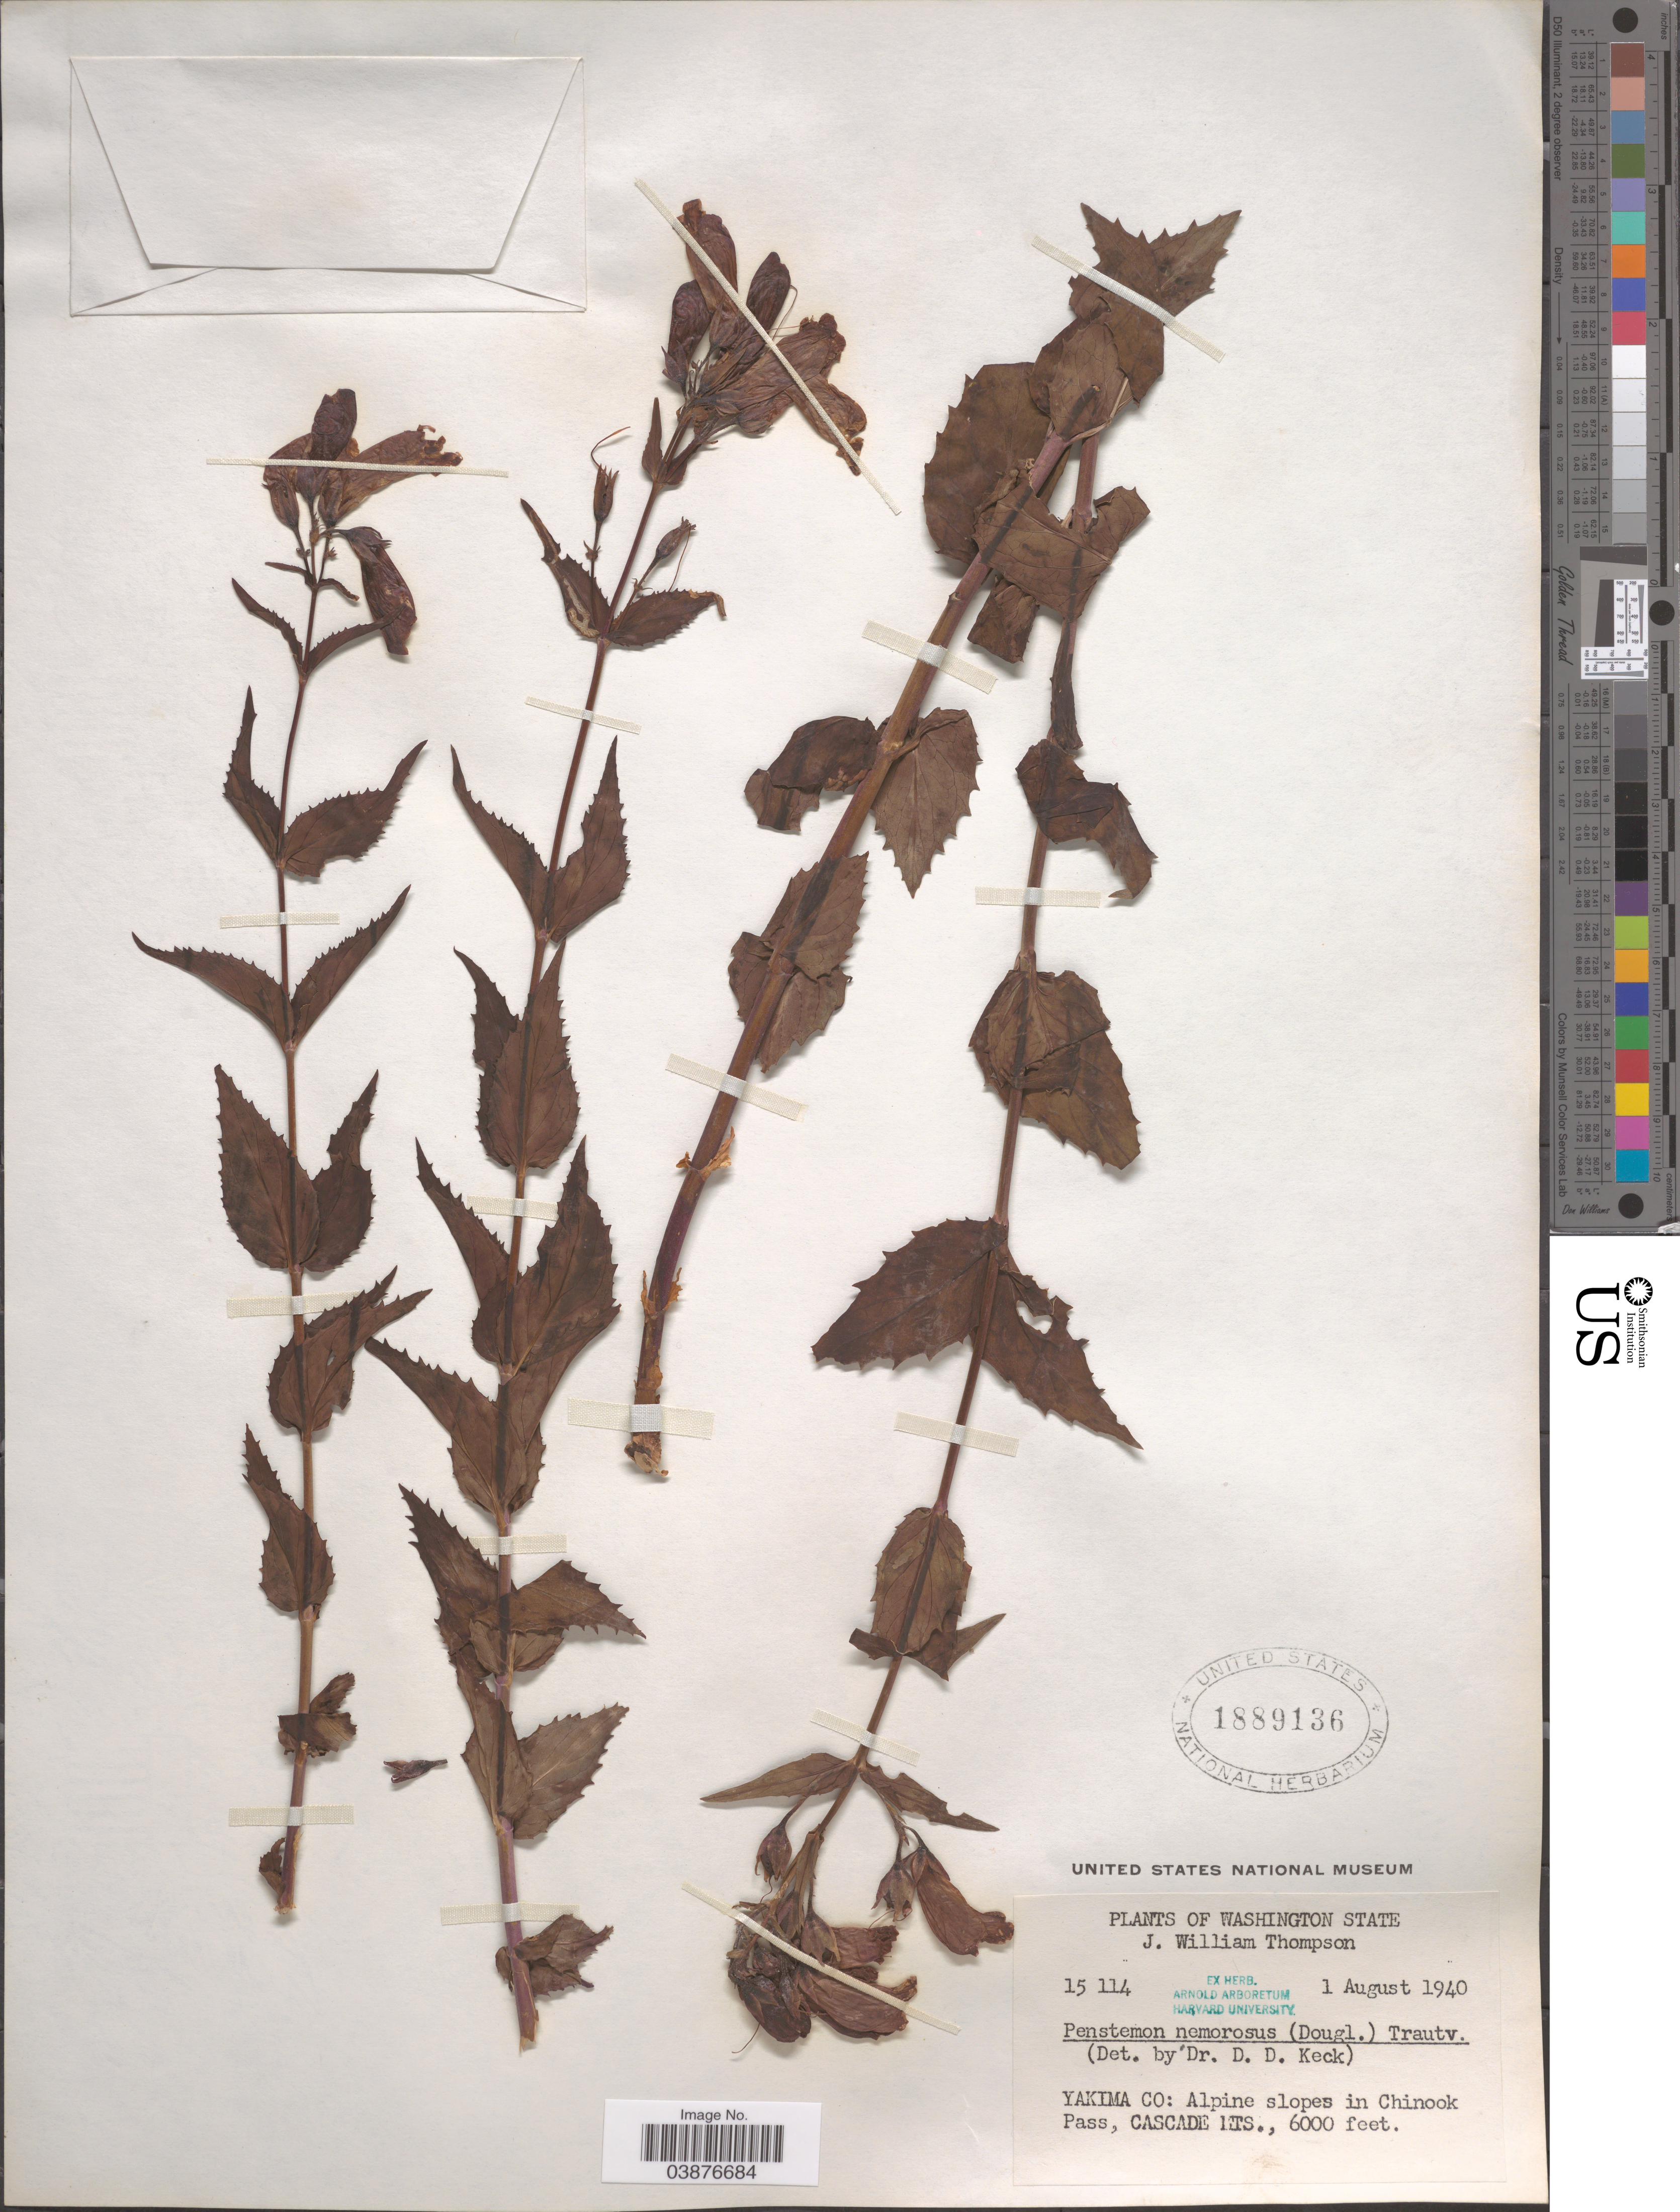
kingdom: Plantae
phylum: Tracheophyta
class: Magnoliopsida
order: Lamiales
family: Plantaginaceae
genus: Penstemon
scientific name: Penstemon nemorosus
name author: (Douglas ex Lindl.) Trautv.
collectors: J. W. Thompson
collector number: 15114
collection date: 1940-08-01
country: United States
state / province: Washington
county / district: Yakima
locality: Yakima Co: Chinook Pass, Cascade Mts.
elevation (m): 1829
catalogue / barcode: US 1889136